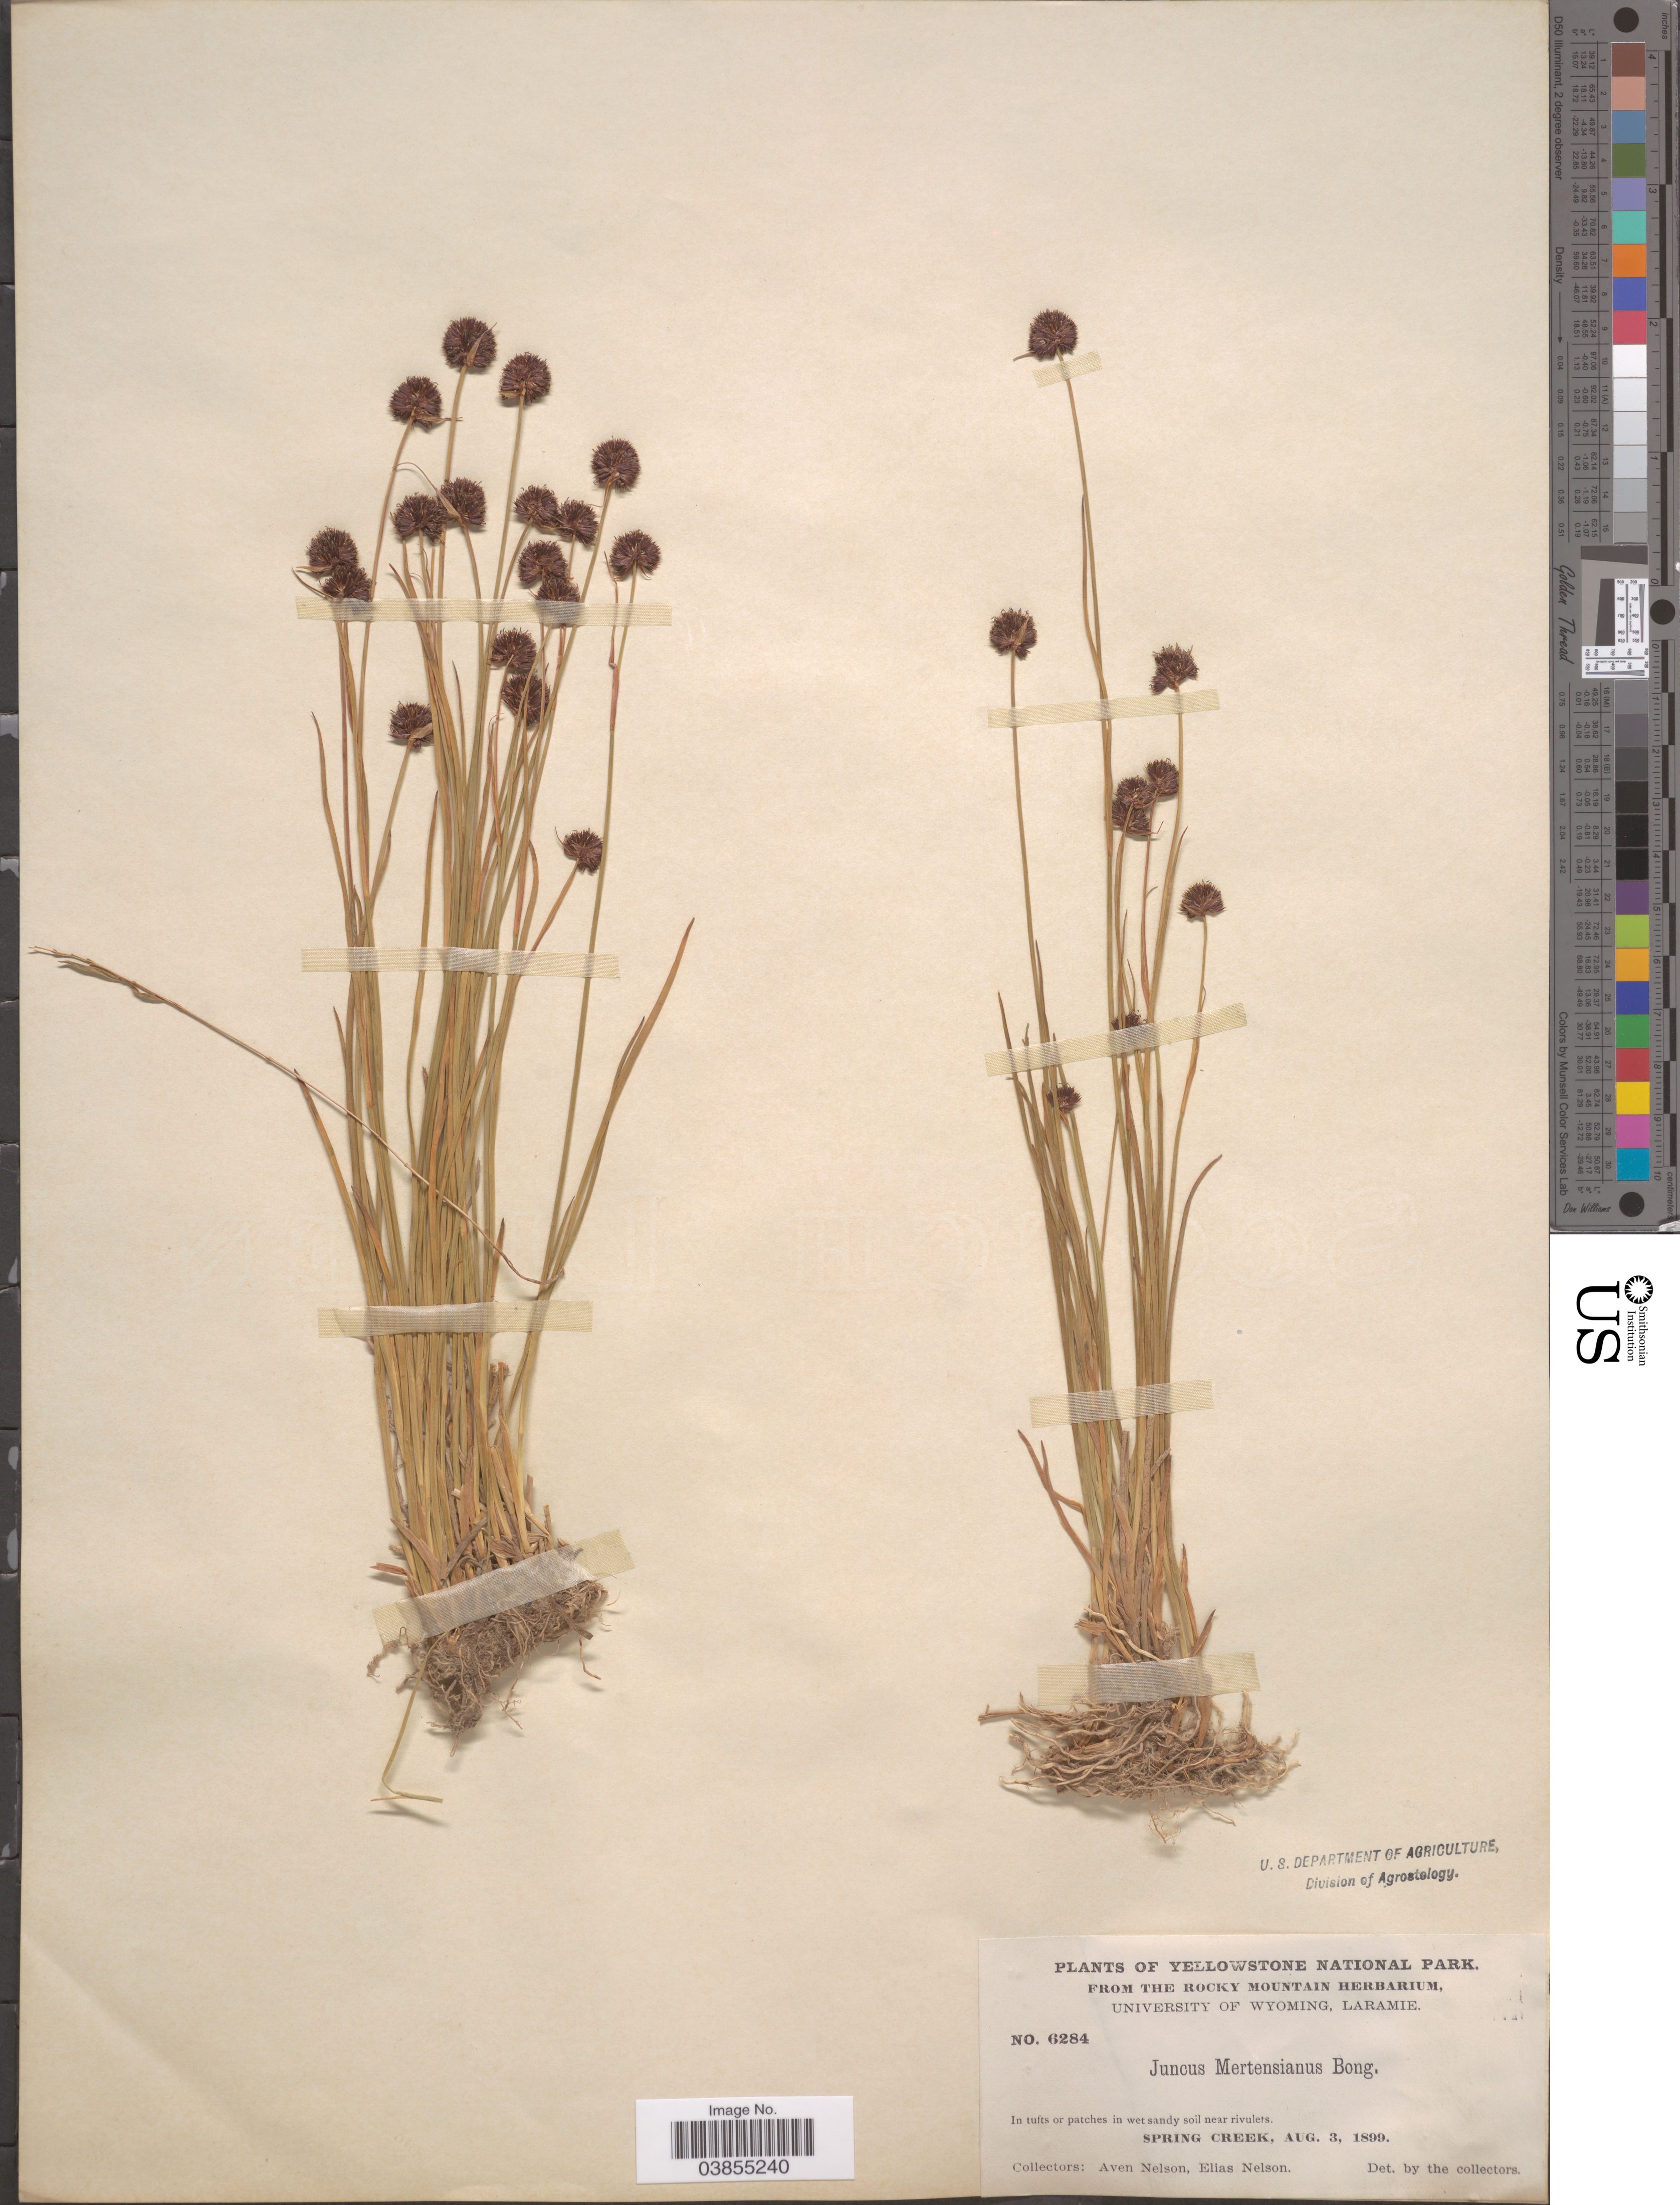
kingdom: Plantae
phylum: Tracheophyta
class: Liliopsida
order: Poales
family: Juncaceae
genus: Juncus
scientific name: Juncus mertensianus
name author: Bong.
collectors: A. Nelson & E. Nelson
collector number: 6284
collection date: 1899-08-03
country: United States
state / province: Wyoming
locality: Yellowstone National Park. Spring Creek.